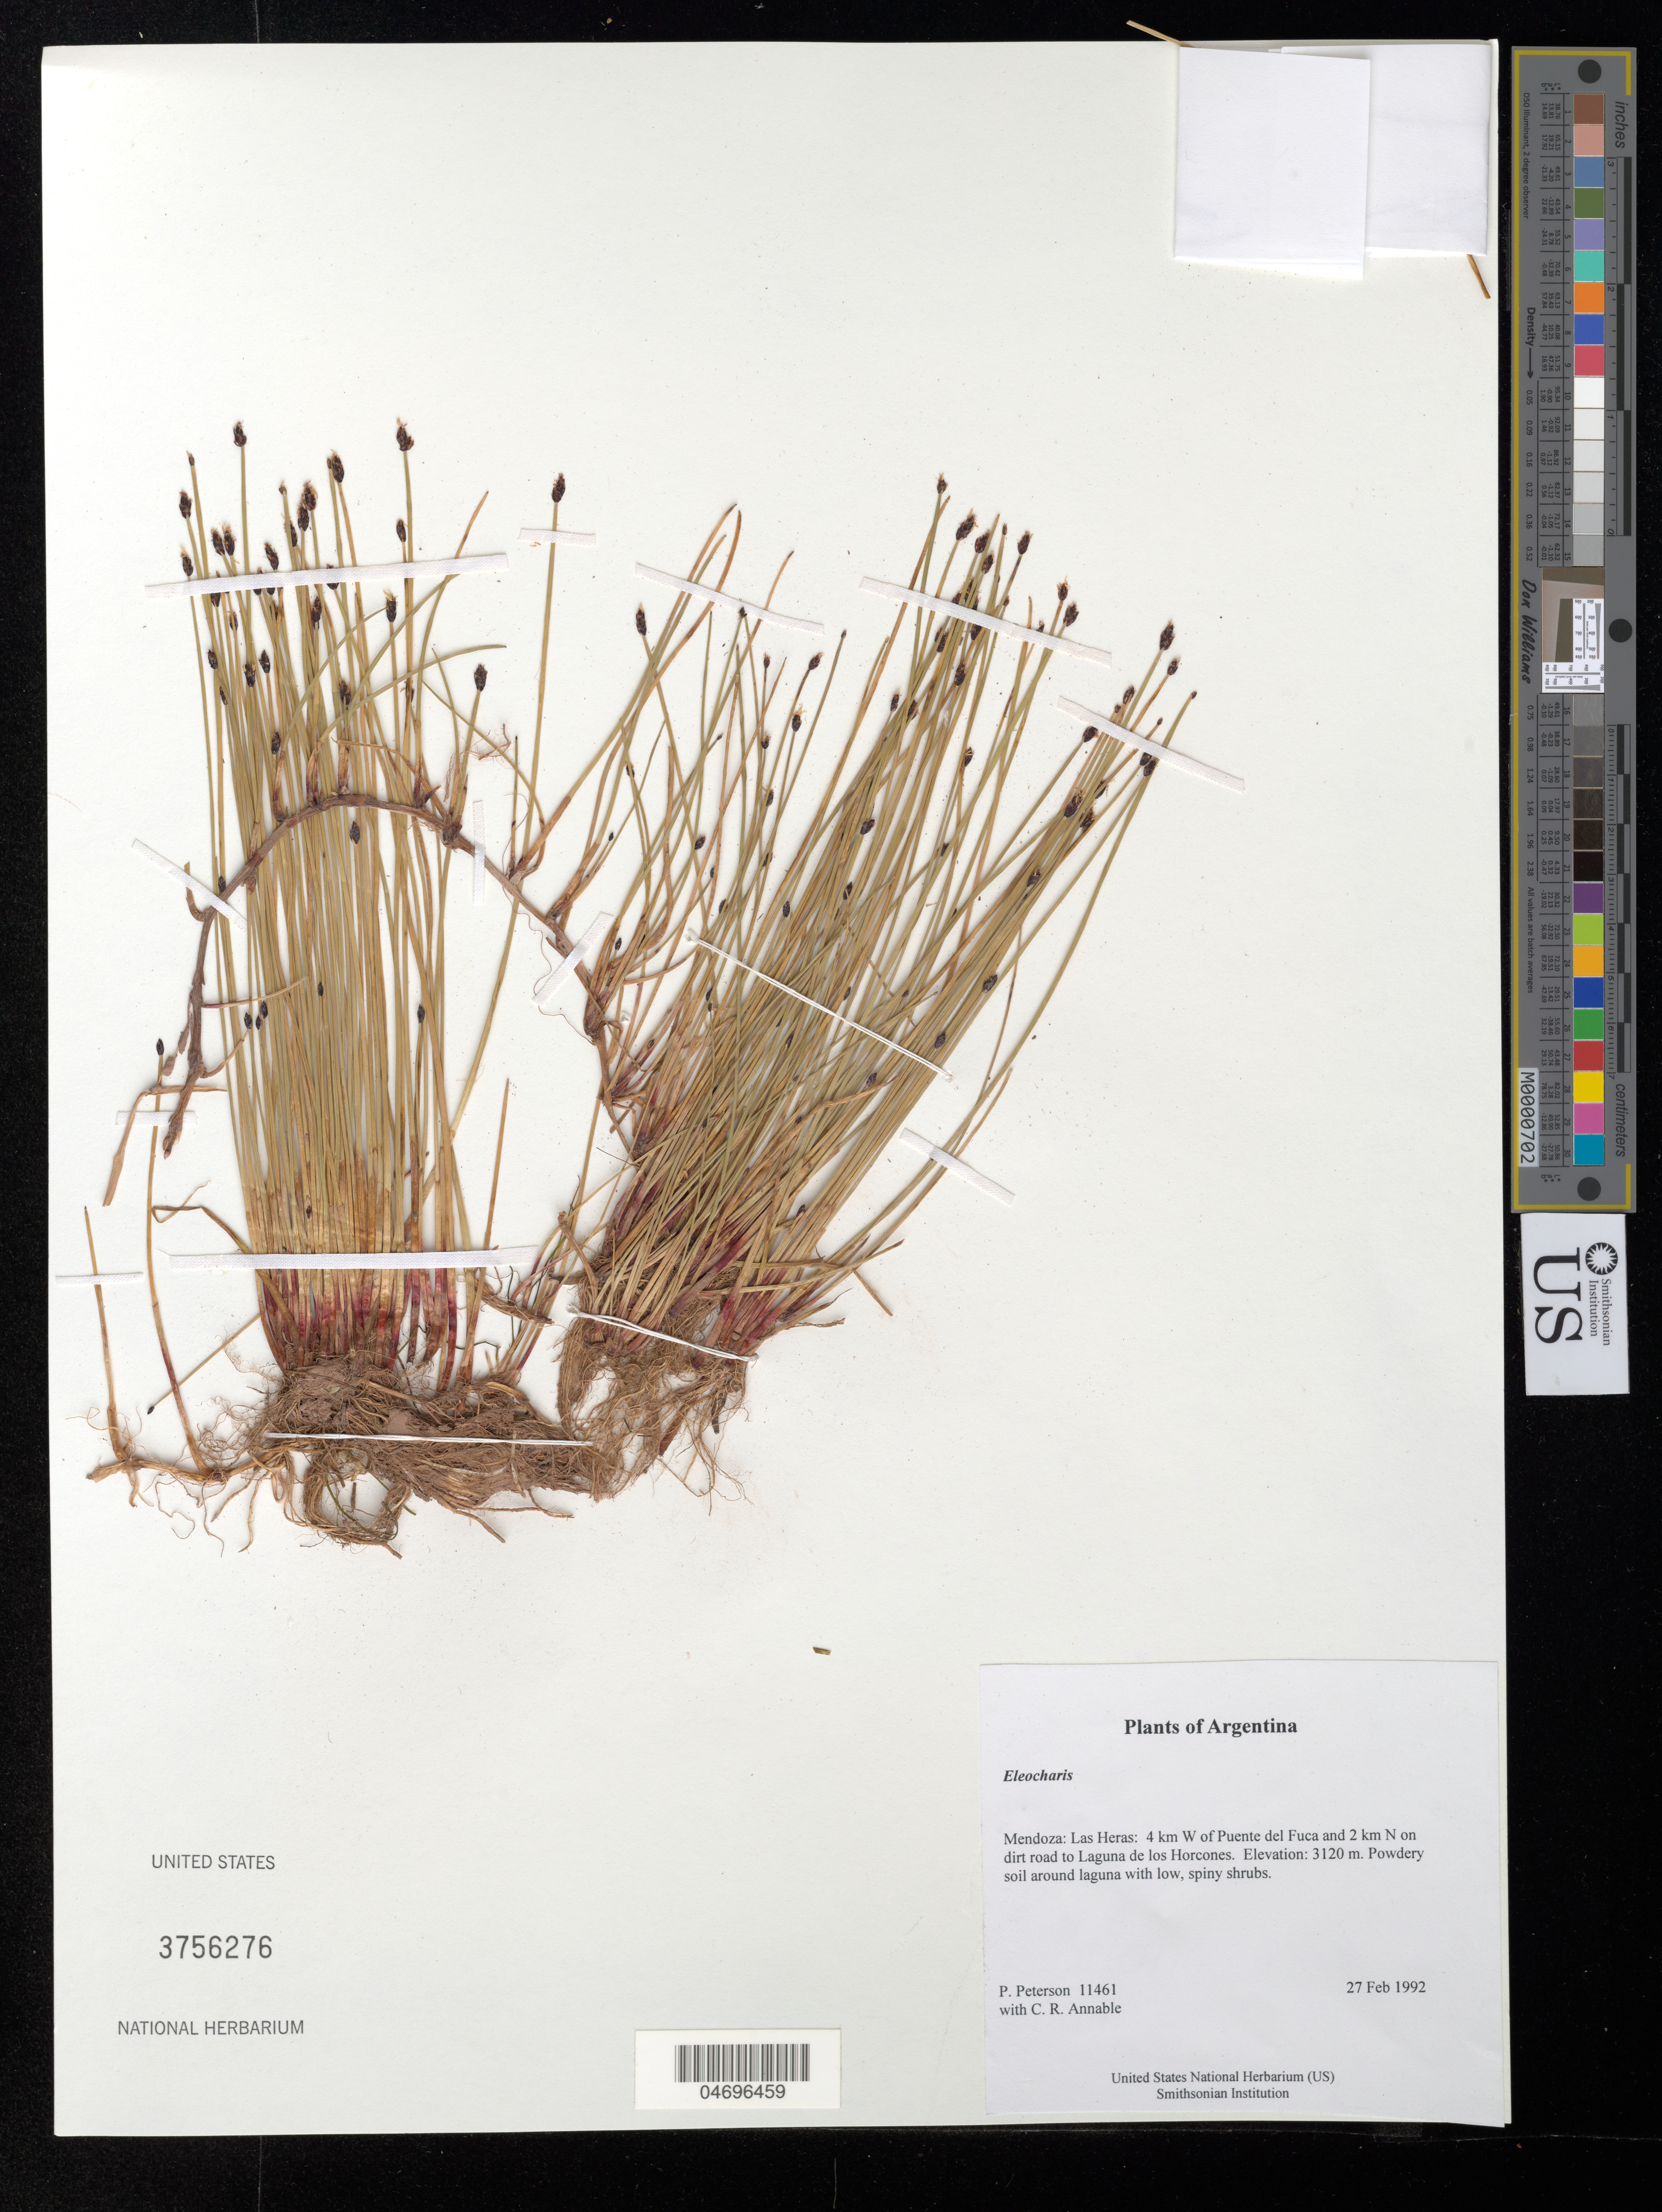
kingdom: Plantae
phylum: Tracheophyta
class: Liliopsida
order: Poales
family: Cyperaceae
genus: Eleocharis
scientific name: Eleocharis sp.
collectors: P. M. Peterson & C. R. Annable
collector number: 11461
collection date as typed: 27 Feb 1992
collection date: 1992-02-27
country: Argentina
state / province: Mendoza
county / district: Las Heras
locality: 4 km W of Puente del Fuca and 2 km N on dirt road to Laguna de los Horcones.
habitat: Powdery soil around laguna with low, spiny shrubs.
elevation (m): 3120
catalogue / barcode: US 3756276